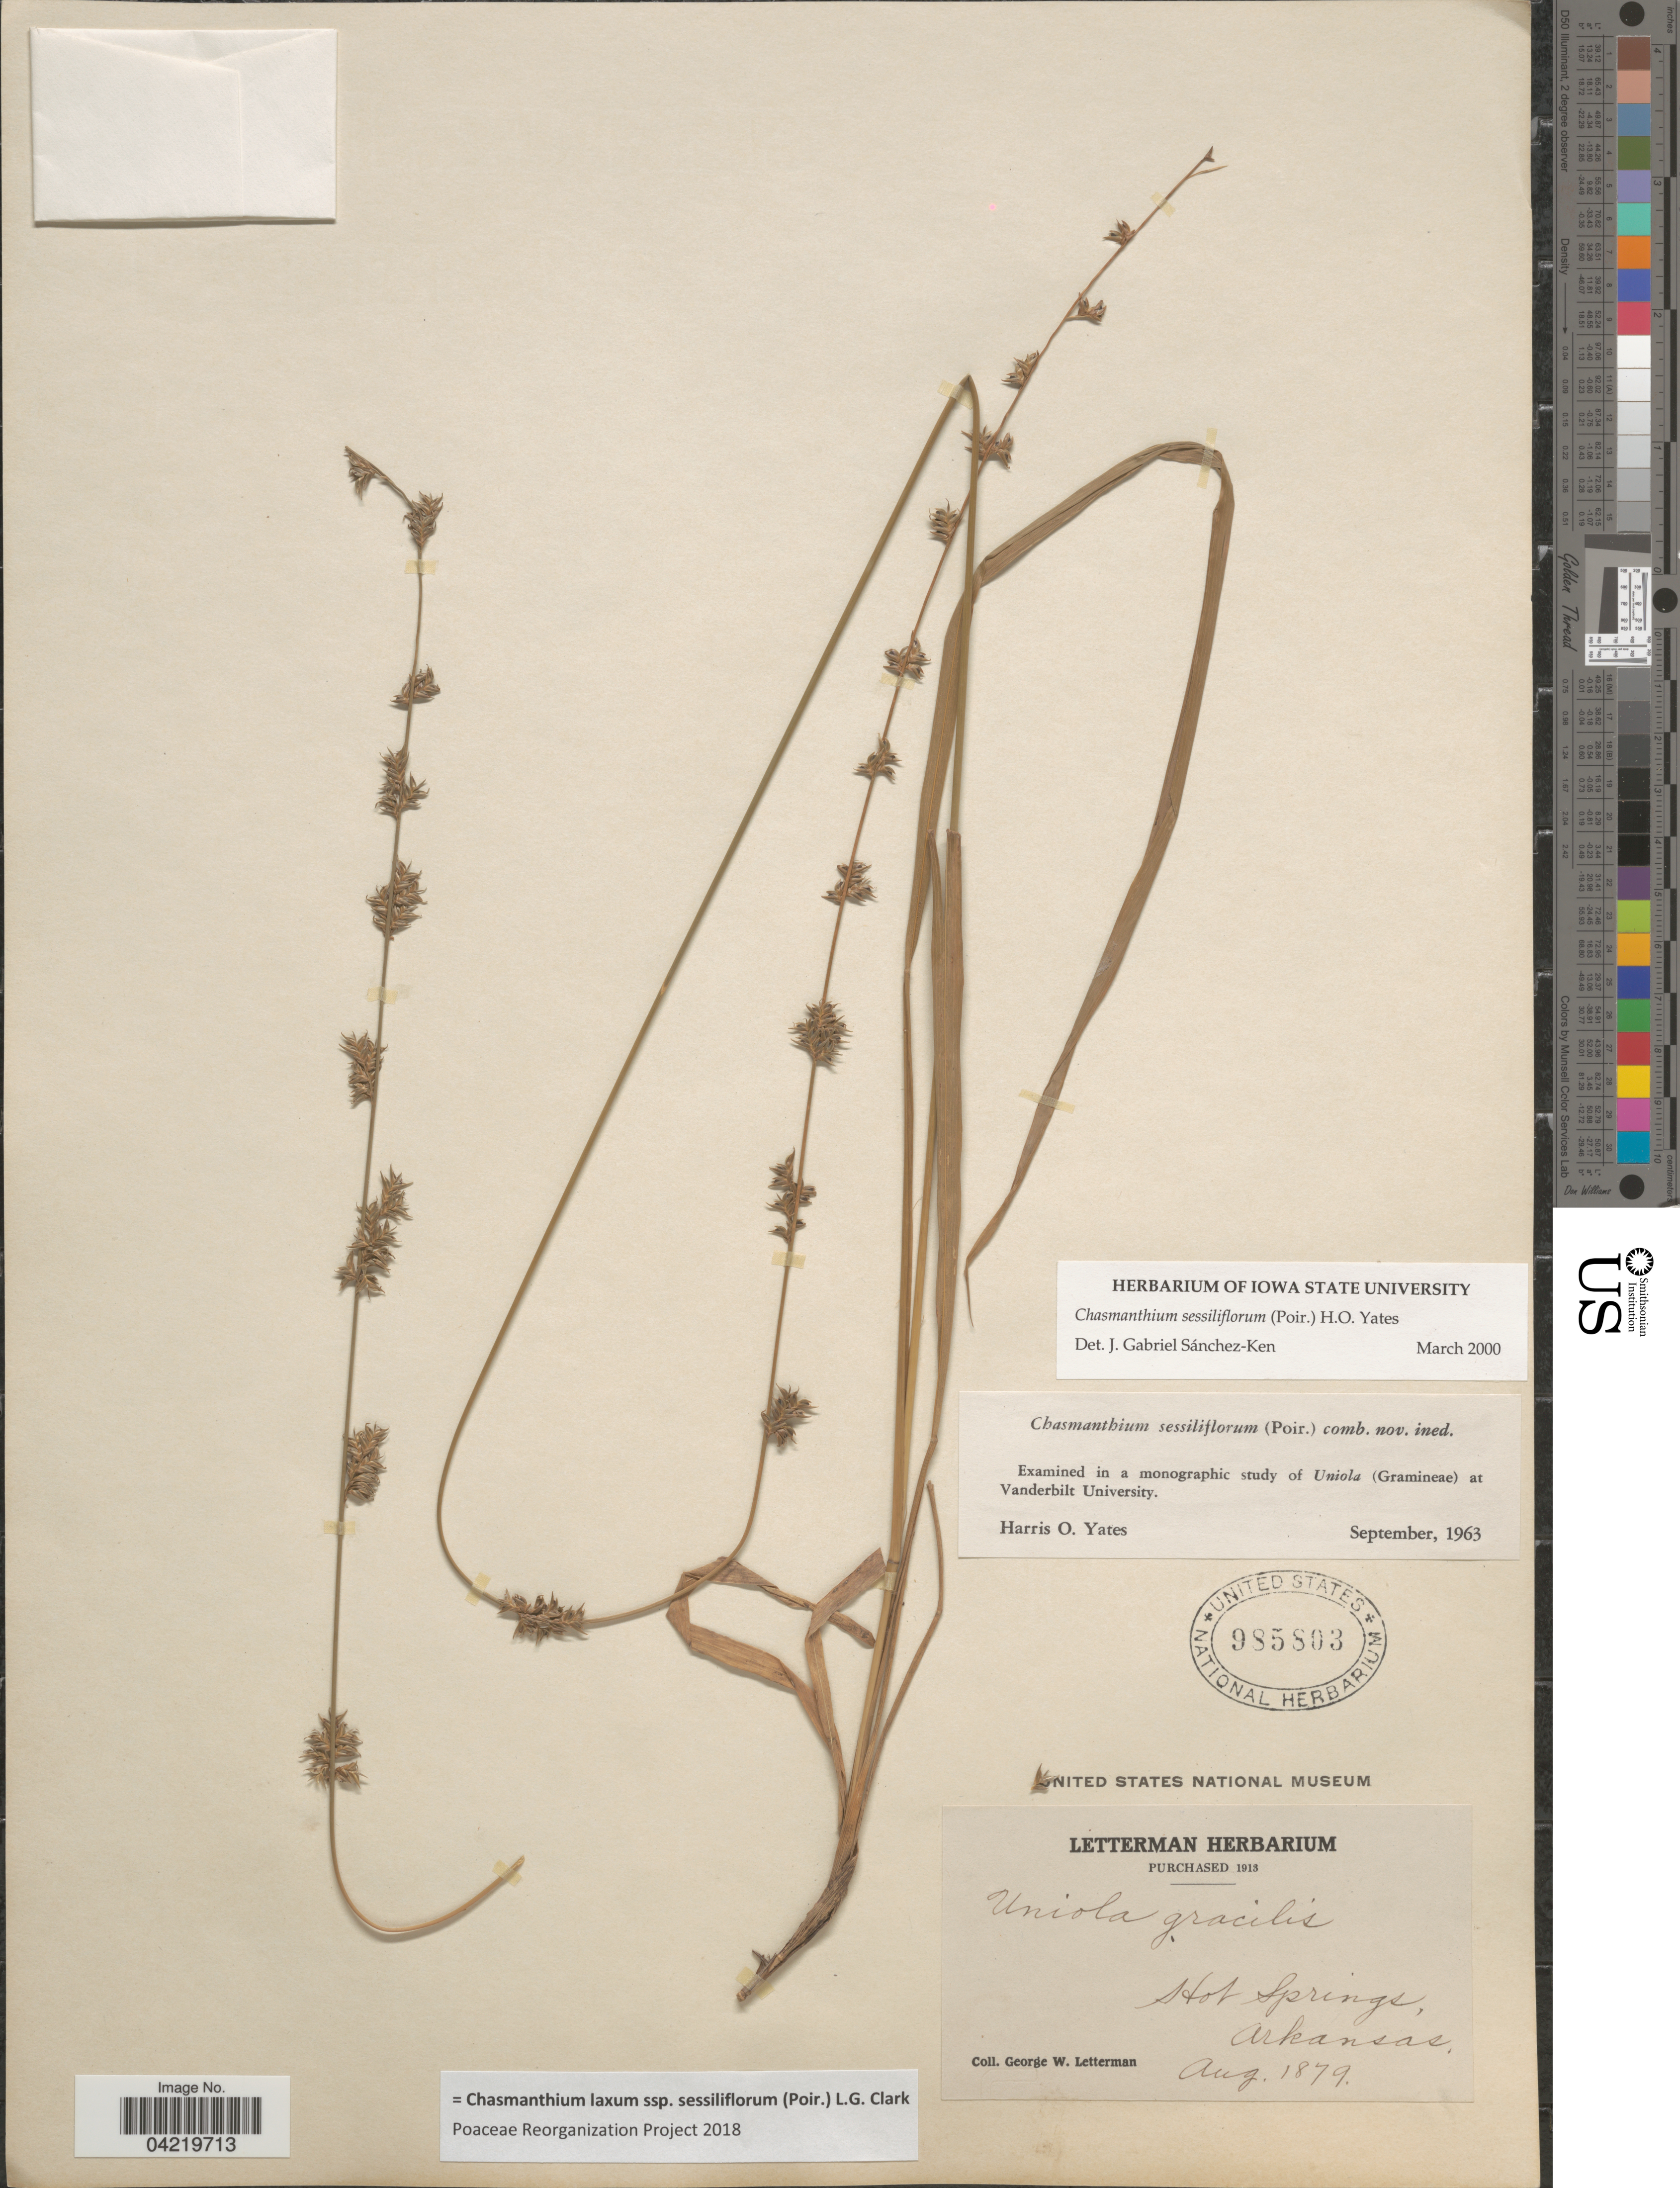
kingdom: Plantae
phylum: Tracheophyta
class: Liliopsida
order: Poales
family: Poaceae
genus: Chasmanthium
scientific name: Chasmanthium laxum subsp. sessiliflorum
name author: (L.) H.O. Yates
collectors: G. W. Letterman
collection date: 1879-08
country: United States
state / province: Arkansas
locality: Hot Springs.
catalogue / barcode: US 985803